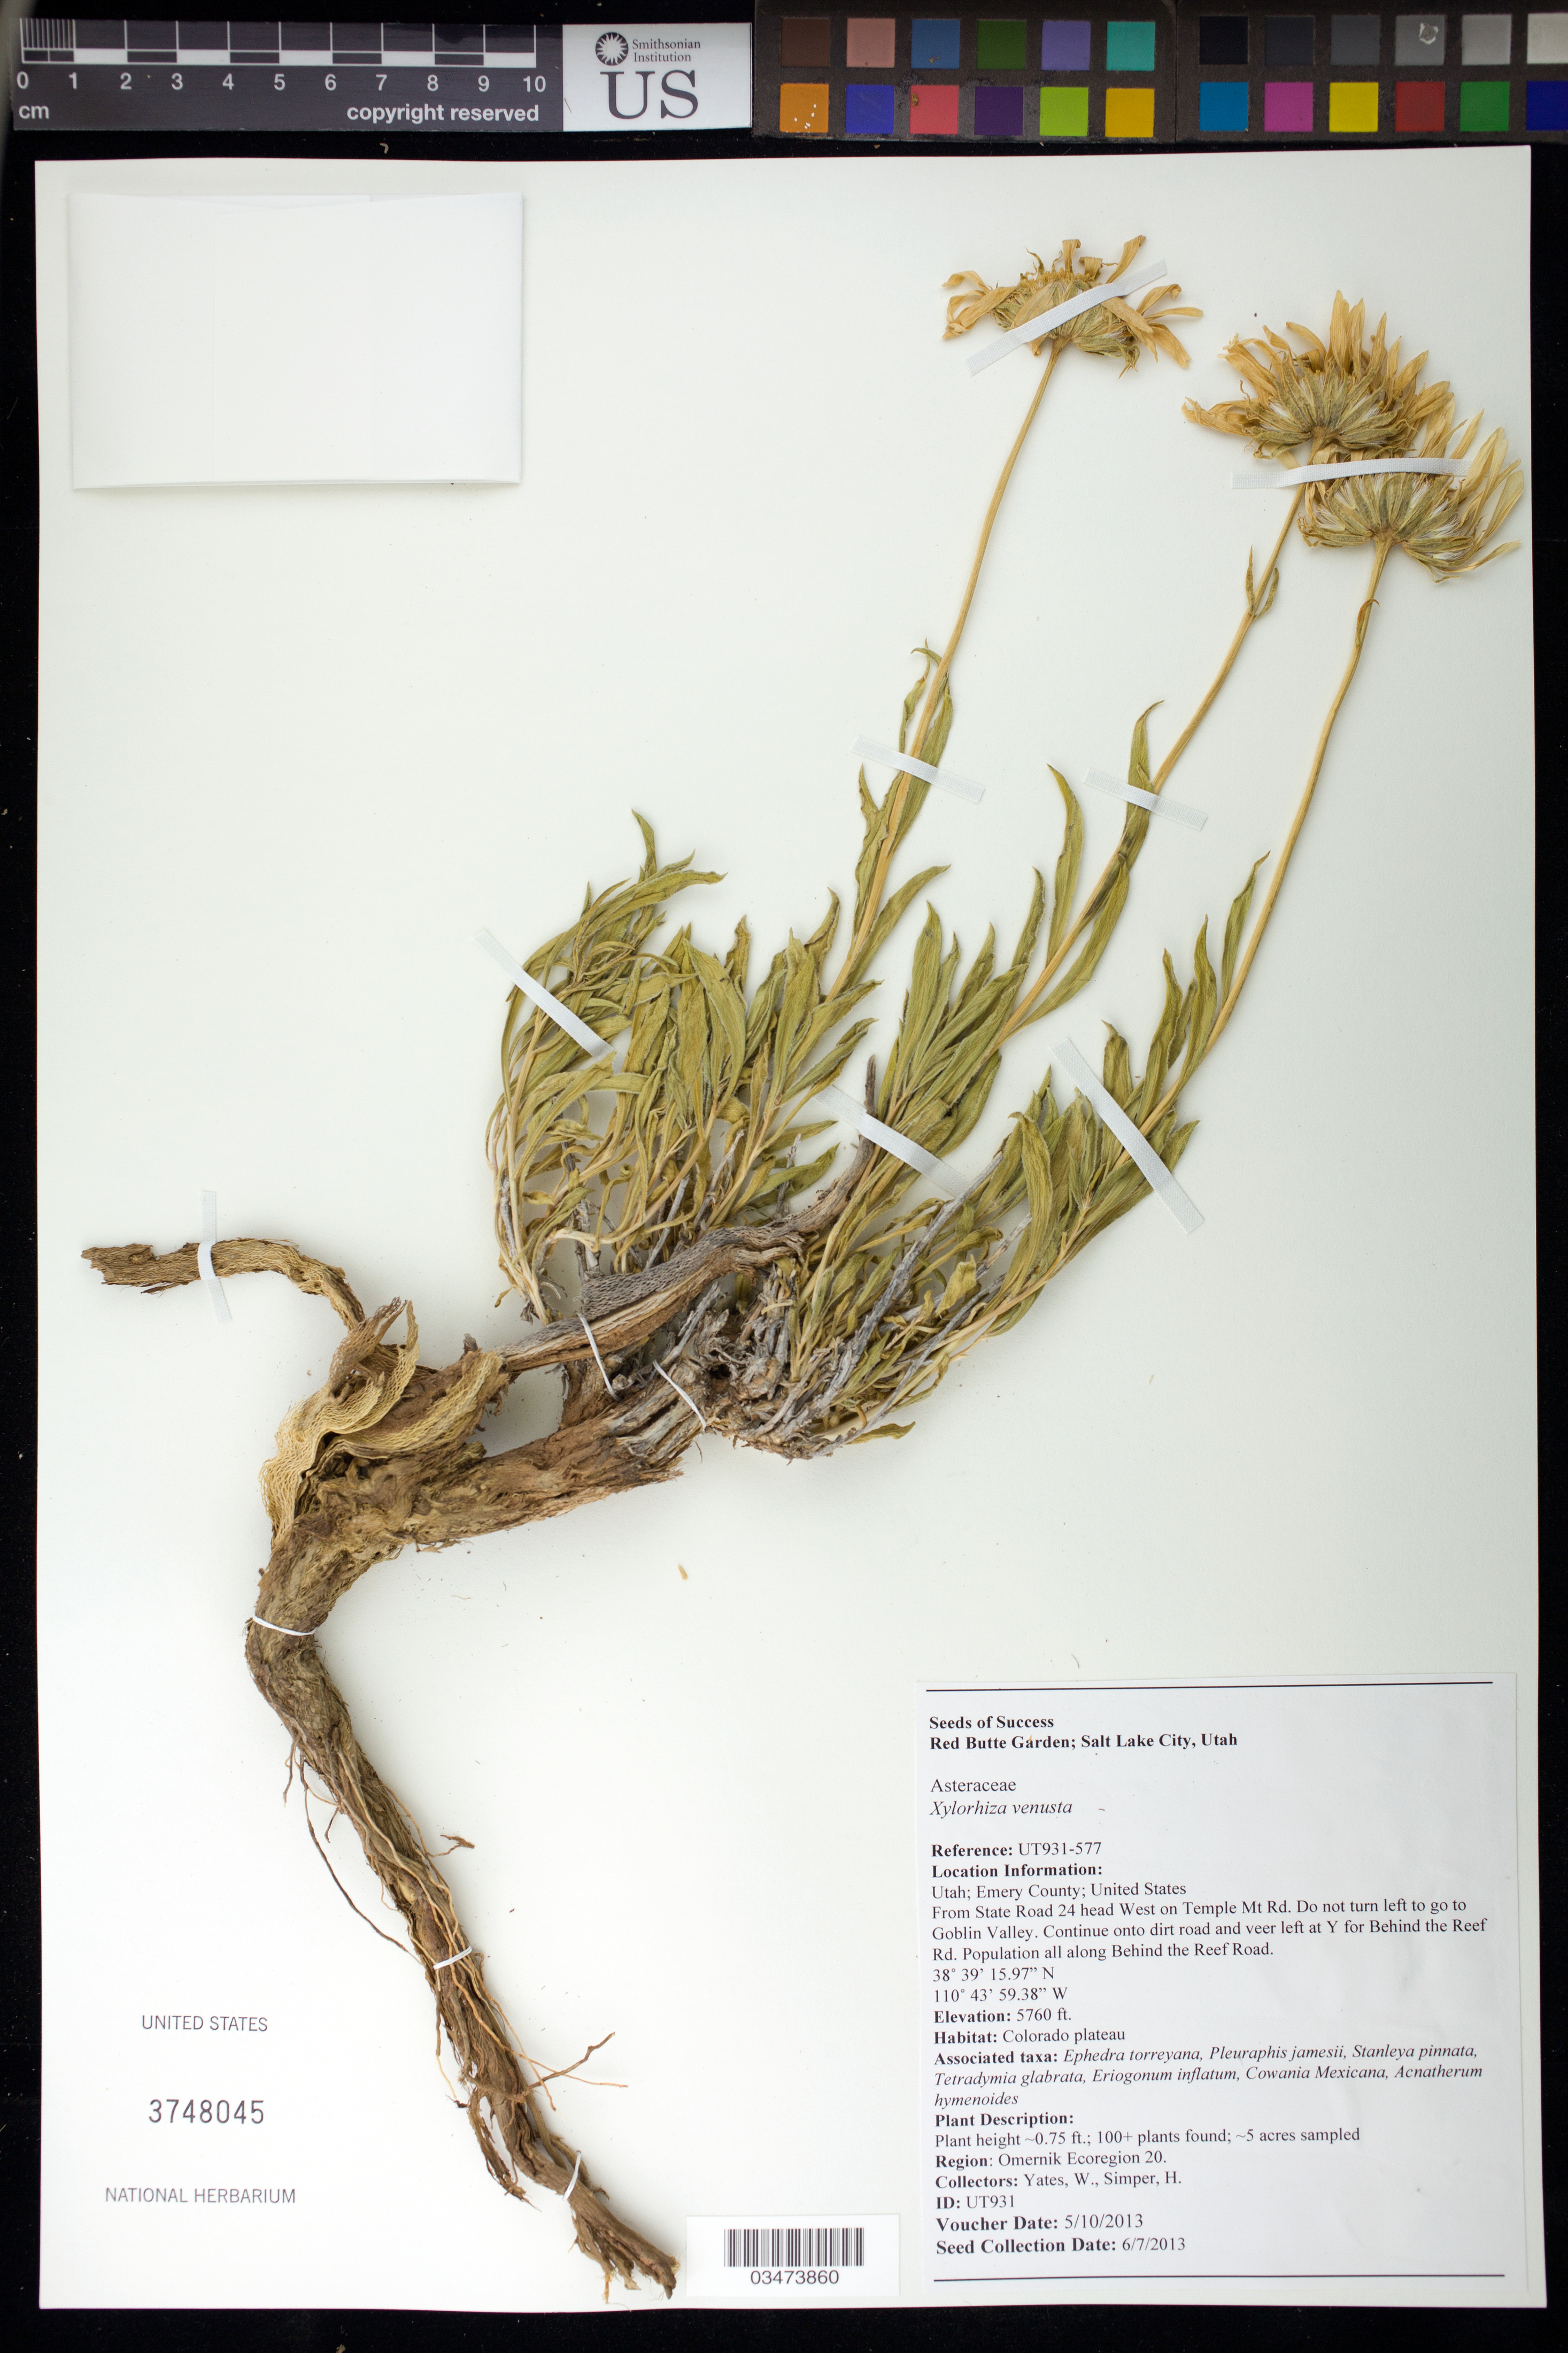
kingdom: Plantae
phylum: Tracheophyta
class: Magnoliopsida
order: Asterales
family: Asteraceae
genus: Xylorhiza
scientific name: Xylorhiza venusta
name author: (M.E. Jones) A. Heller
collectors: W. Yates & H. Simper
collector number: UT931-577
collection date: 2013-05-10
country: United States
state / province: Utah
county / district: Emery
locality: Along Behind the Reef Road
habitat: Plateau. With Ephedra torreyana, Pleuraphis jamesii, Stanleya pinnata, ect.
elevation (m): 1756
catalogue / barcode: US 3748045